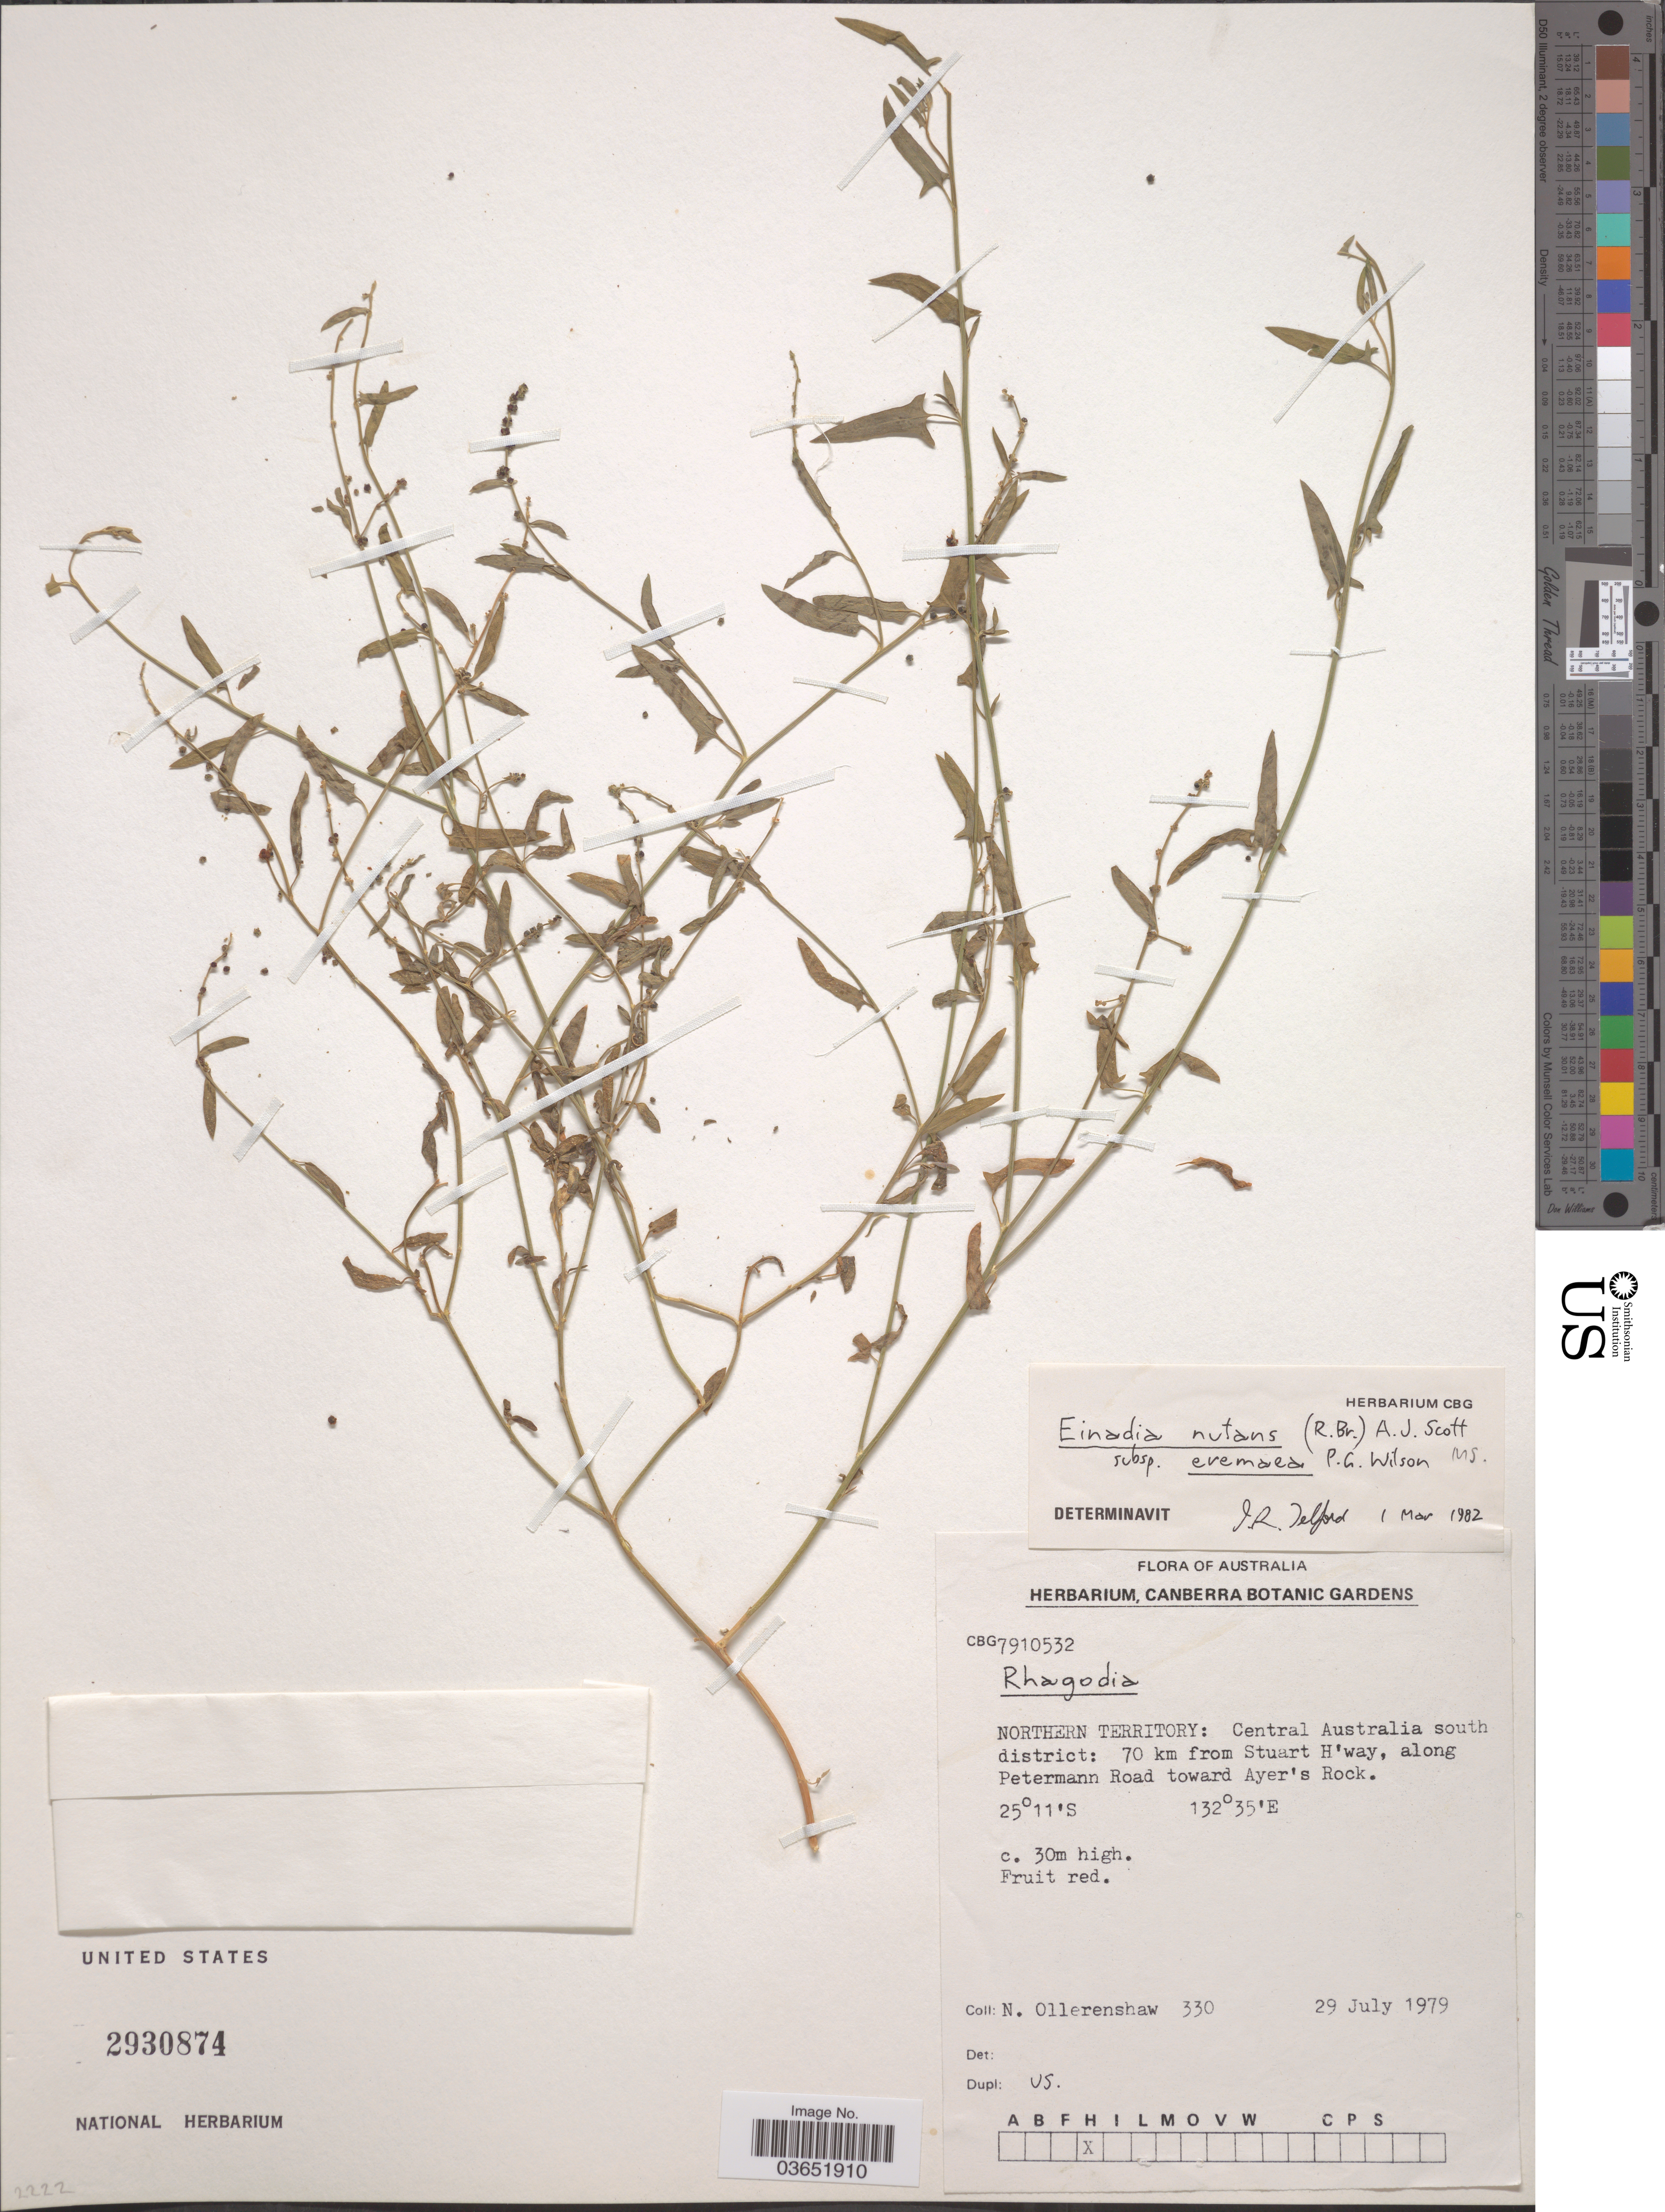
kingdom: Plantae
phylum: Tracheophyta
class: Magnoliopsida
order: Caryophyllales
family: Amaranthaceae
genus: Rhagodia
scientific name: Rhagodia sp.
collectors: N. Ollerenshaw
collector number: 330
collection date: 1979-07-29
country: Australia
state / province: Northern Territory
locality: Central Australia south district: 70 km from Stuart H'way, along Petermann Road toward Ayer's Rock.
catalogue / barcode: US 2930874